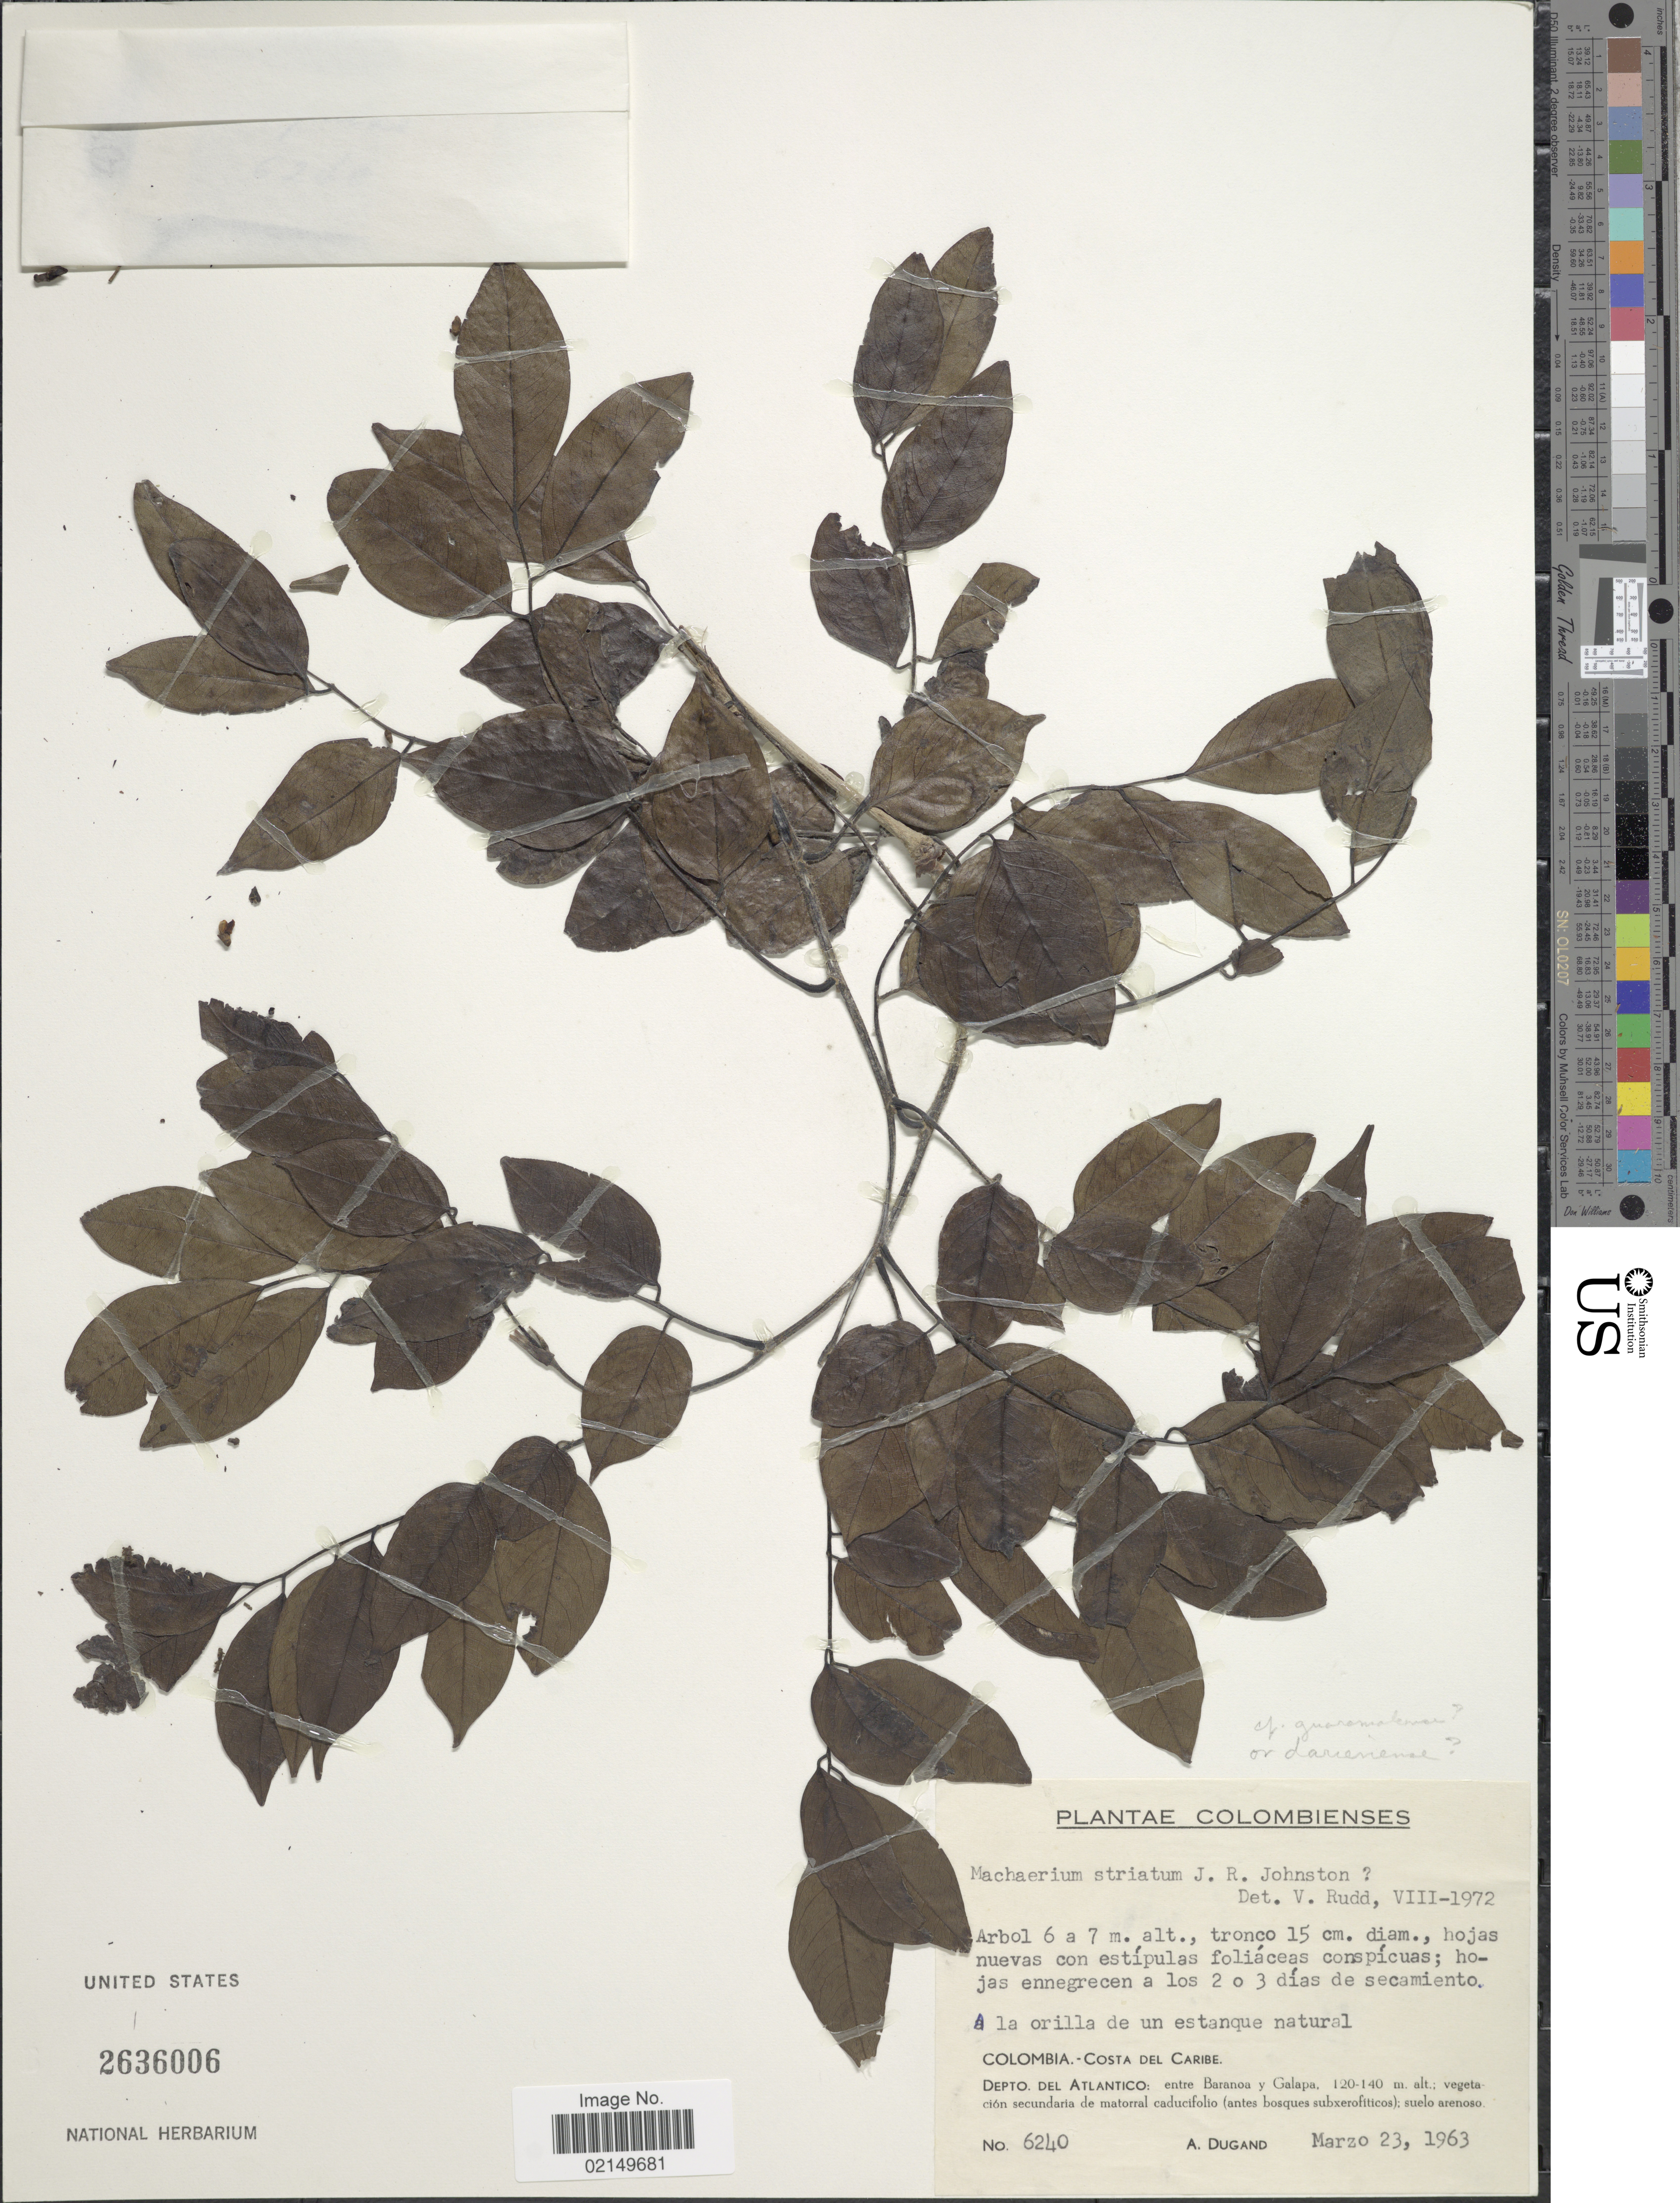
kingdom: Plantae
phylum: Tracheophyta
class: Magnoliopsida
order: Fabales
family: Fabaceae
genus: Machaerium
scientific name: Machaerium striatum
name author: J.R. Johnst.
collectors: A. Dugand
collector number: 6240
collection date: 1963-03-23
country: Colombia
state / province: Atlántico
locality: Colombienses. Colombia.- Costa del Caribe. Depto. del Atlantico: entre Baranoa y Galapa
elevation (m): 120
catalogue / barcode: US 2636006